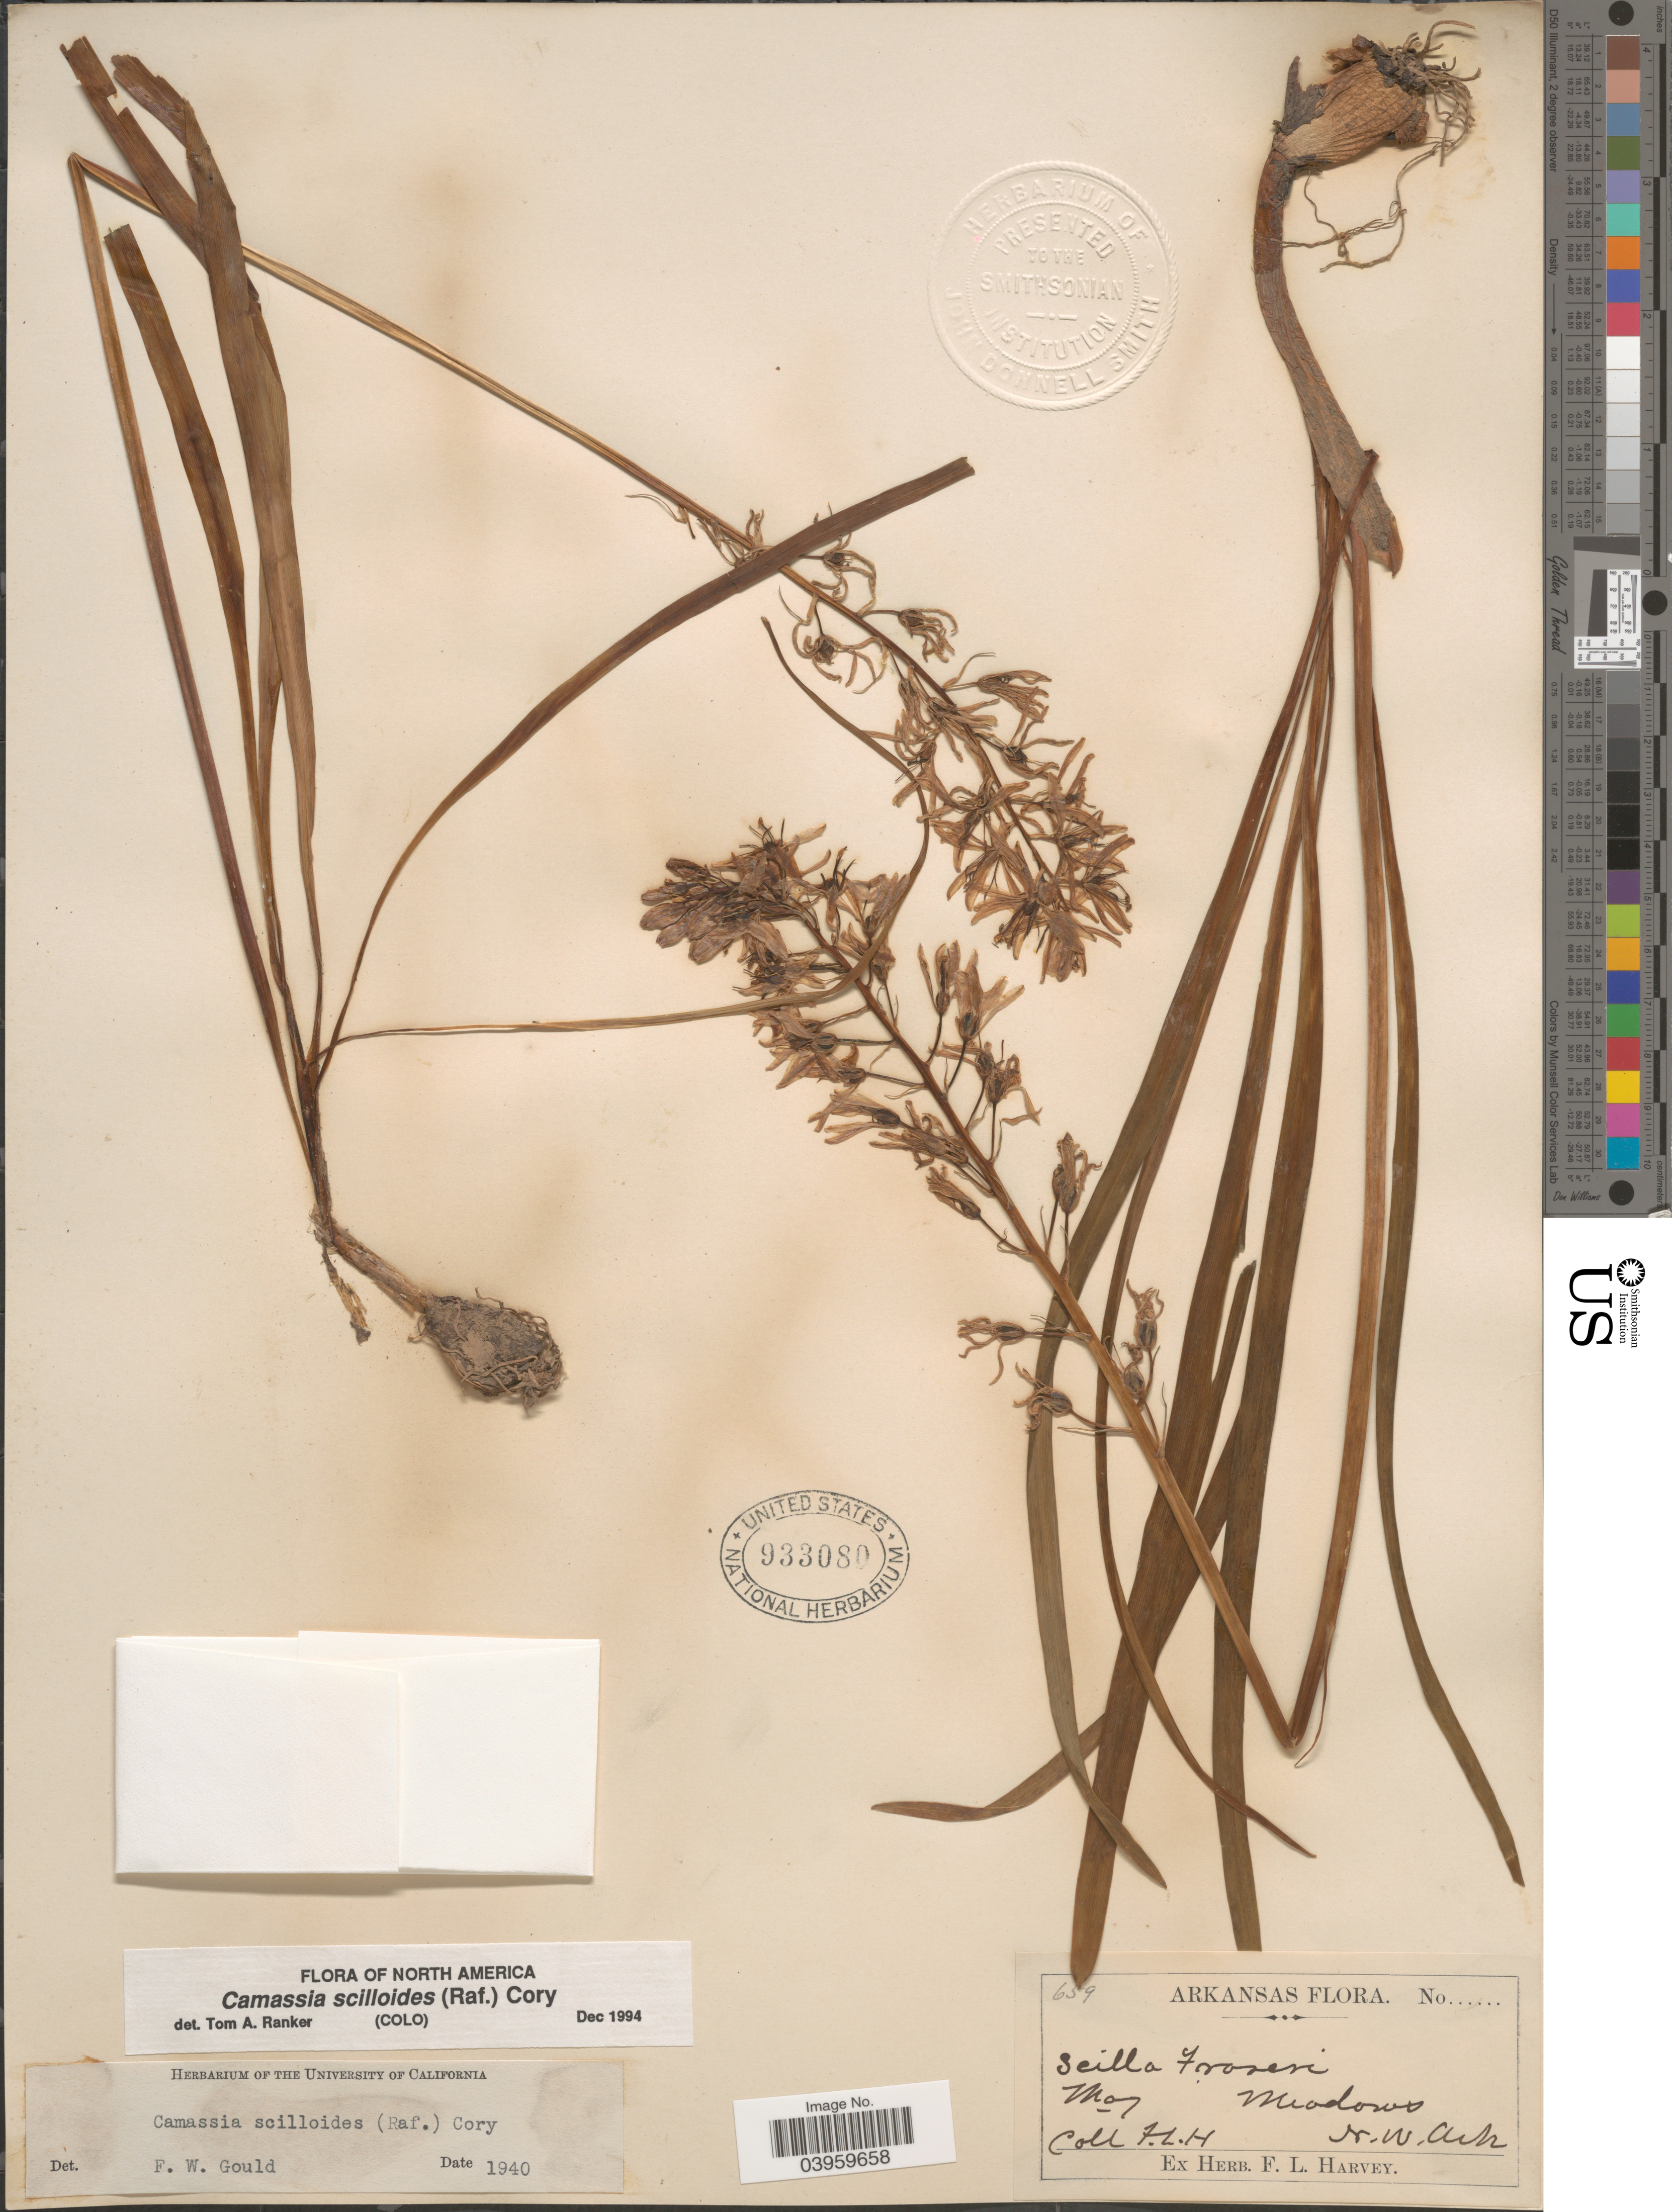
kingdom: Plantae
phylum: Tracheophyta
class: Liliopsida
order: Asparagales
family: Asparagaceae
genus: Camassia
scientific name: Camassia scilloides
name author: (Raf.) Cory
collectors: F. L. Harvey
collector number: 659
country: United States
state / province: Arkansas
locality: N. W. Ark.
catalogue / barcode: US 933080